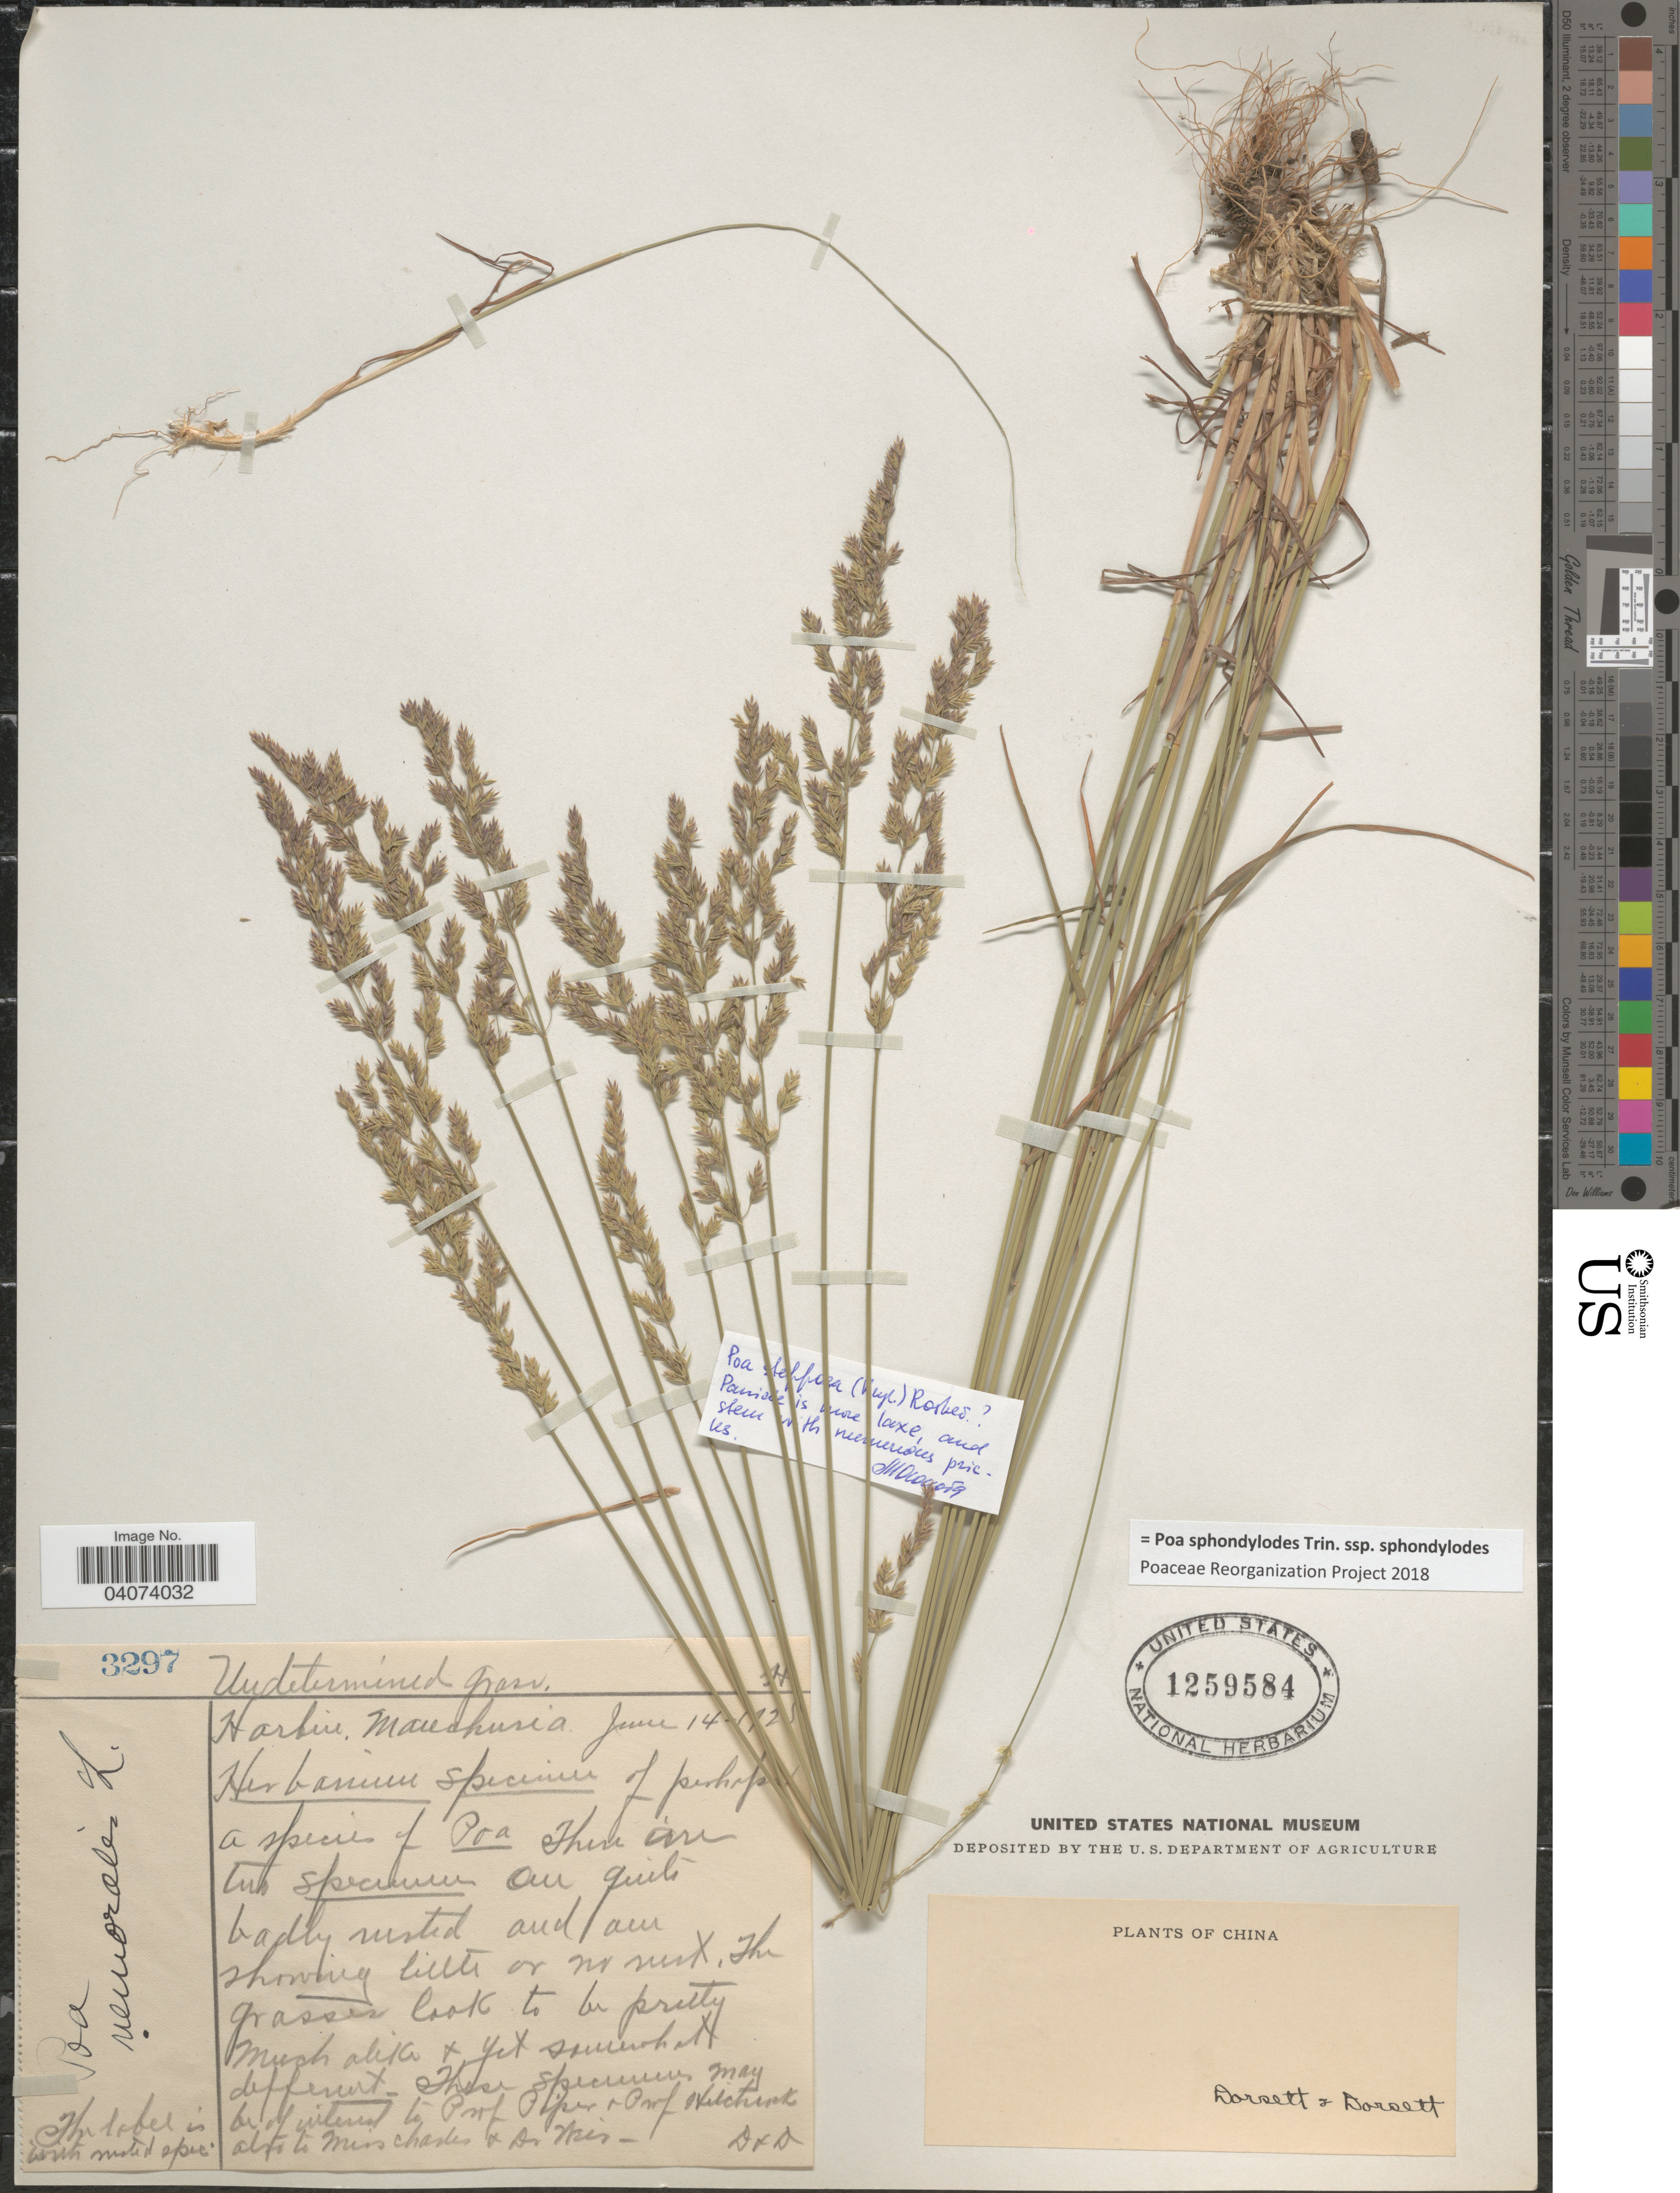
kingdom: Plantae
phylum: Tracheophyta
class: Liliopsida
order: Poales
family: Poaceae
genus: Poa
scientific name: Poa sphondylodes subsp. sphondylodes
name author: Trin.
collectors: -- Dorsett & -- Dorsett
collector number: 3297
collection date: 1925-06-14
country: China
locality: Harbin Manchuria.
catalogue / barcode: US 1259584